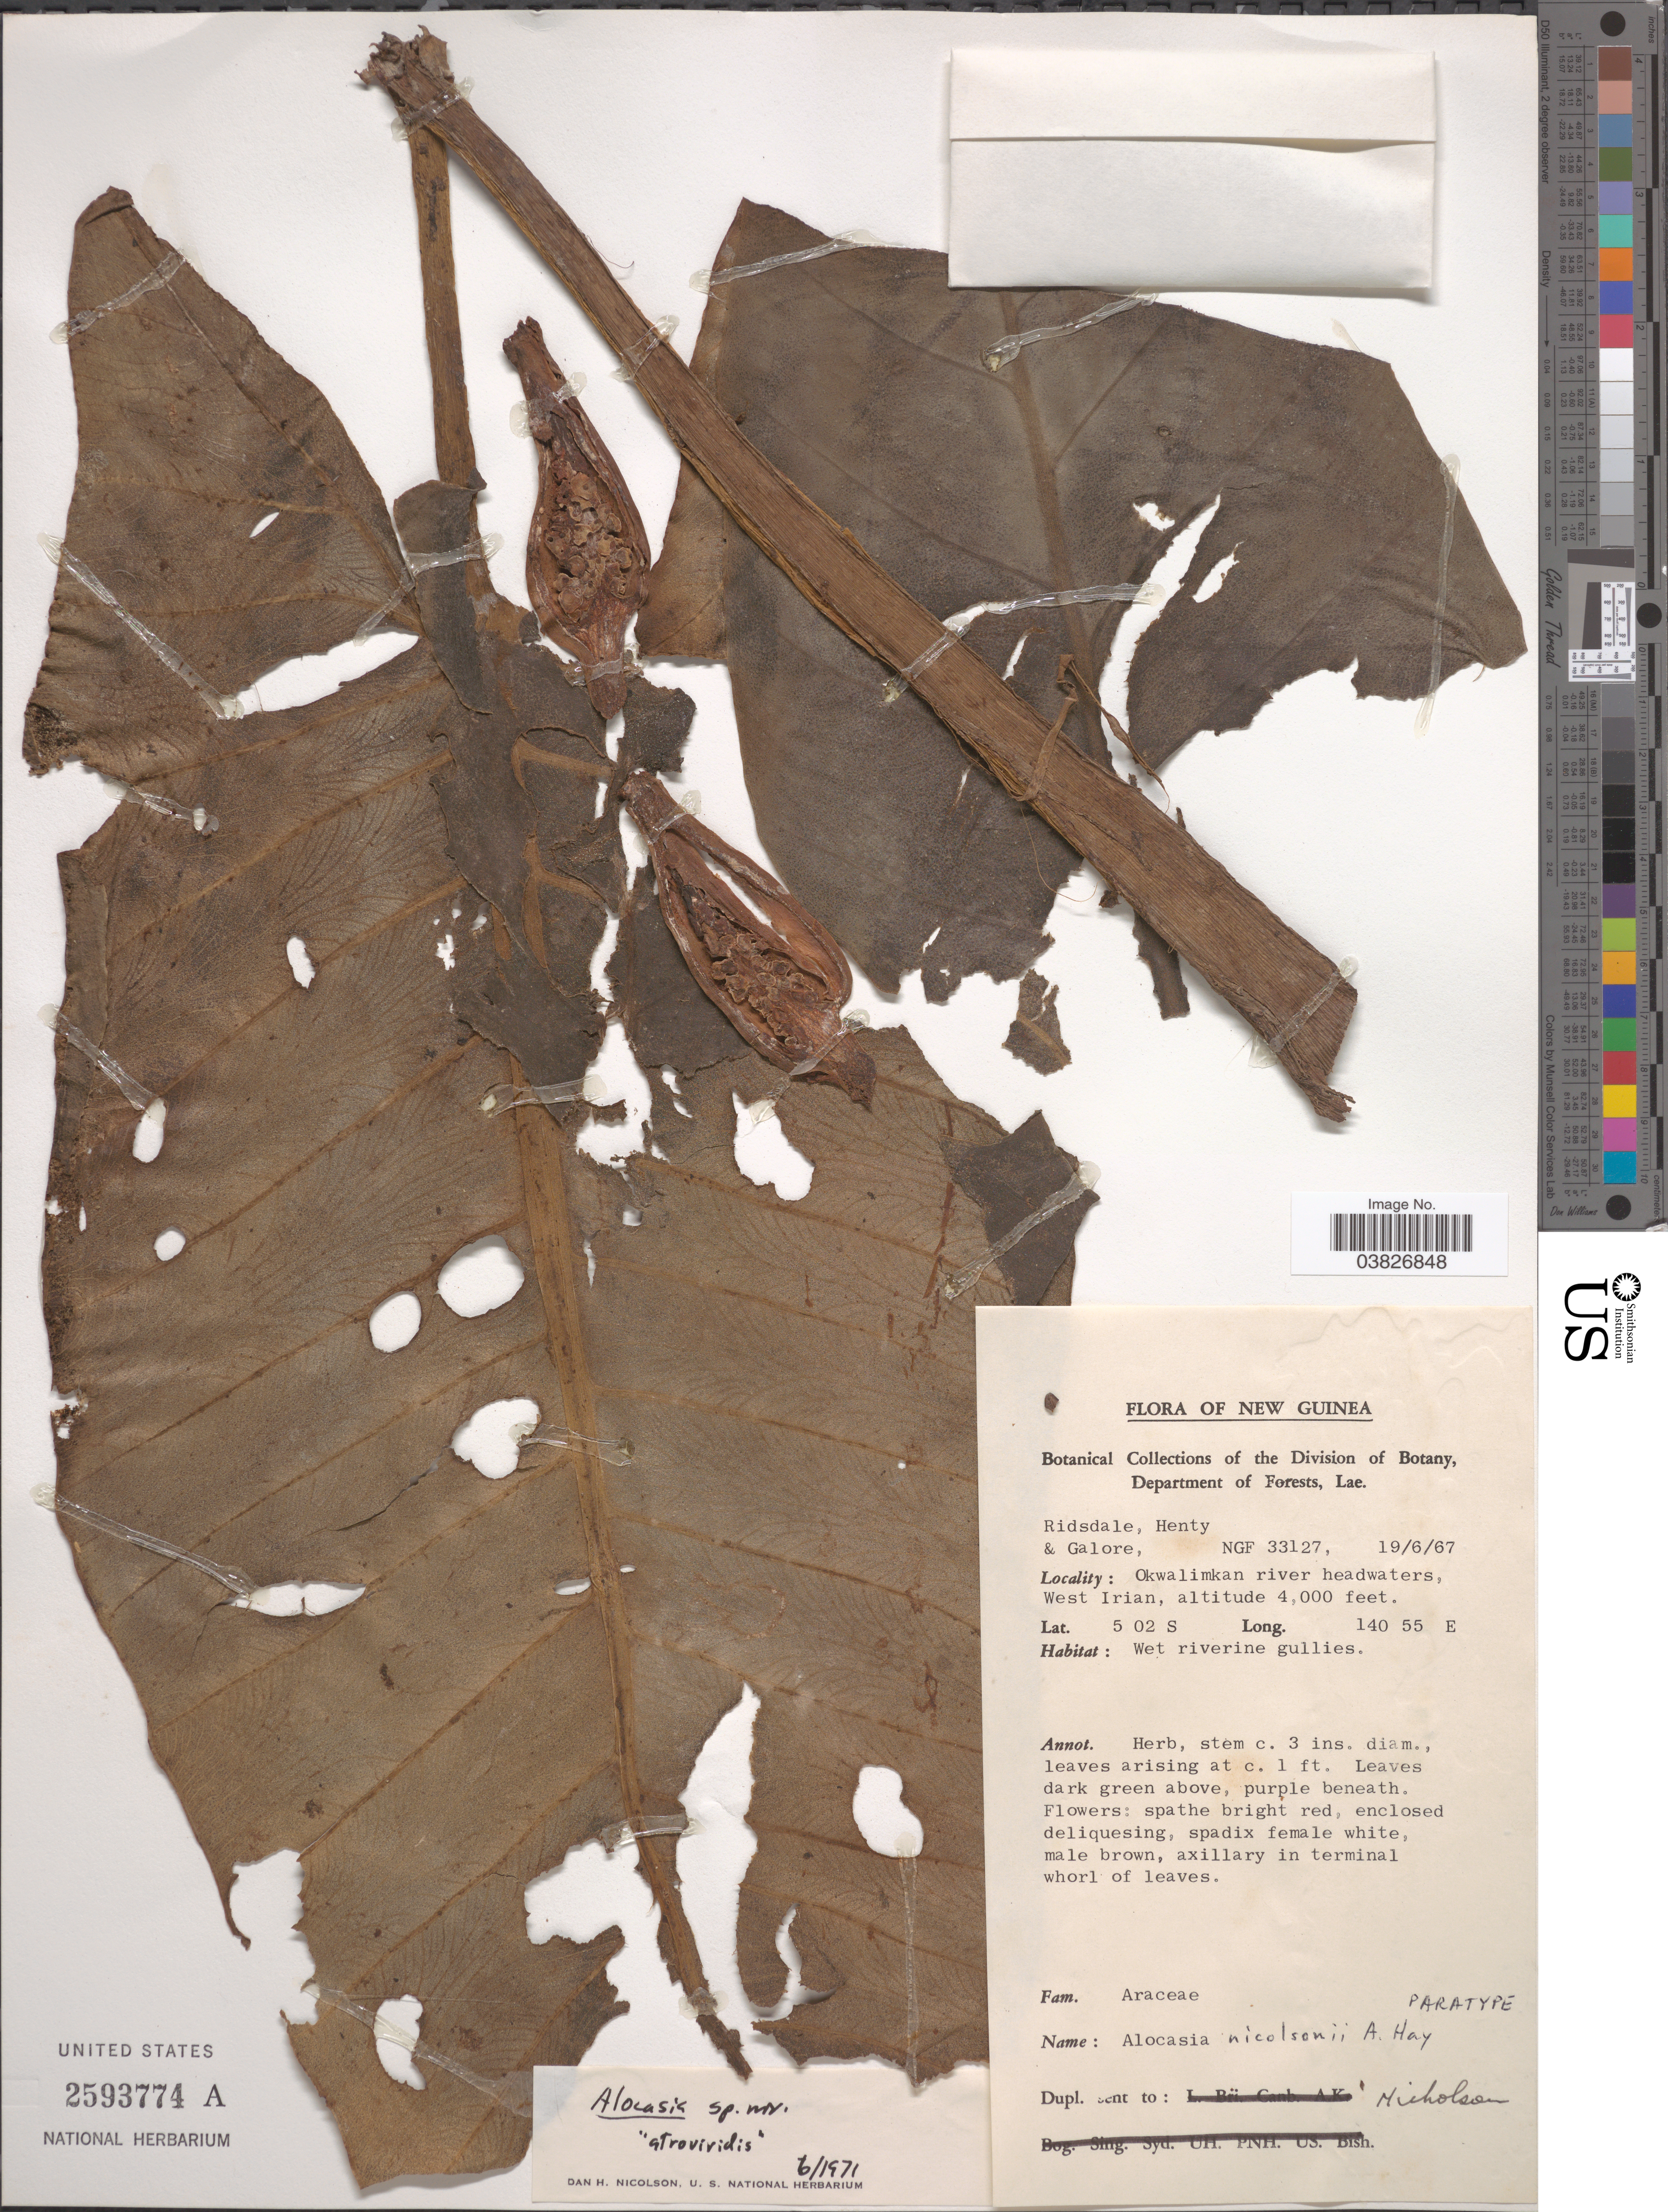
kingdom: Plantae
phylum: Tracheophyta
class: Liliopsida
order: Alismatales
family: Araceae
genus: Alocasia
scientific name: Alocasia nicolsonii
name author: A. Hay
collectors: -. Ridsdale, -. Henty & -. Galore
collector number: NGF 33127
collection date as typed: Transcribed d/m/y: 19/6/67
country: Indonesia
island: New Guinea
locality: New Guinea. Okwalimkan river headwaters, West Irian.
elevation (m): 1219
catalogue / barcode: US 2593774A